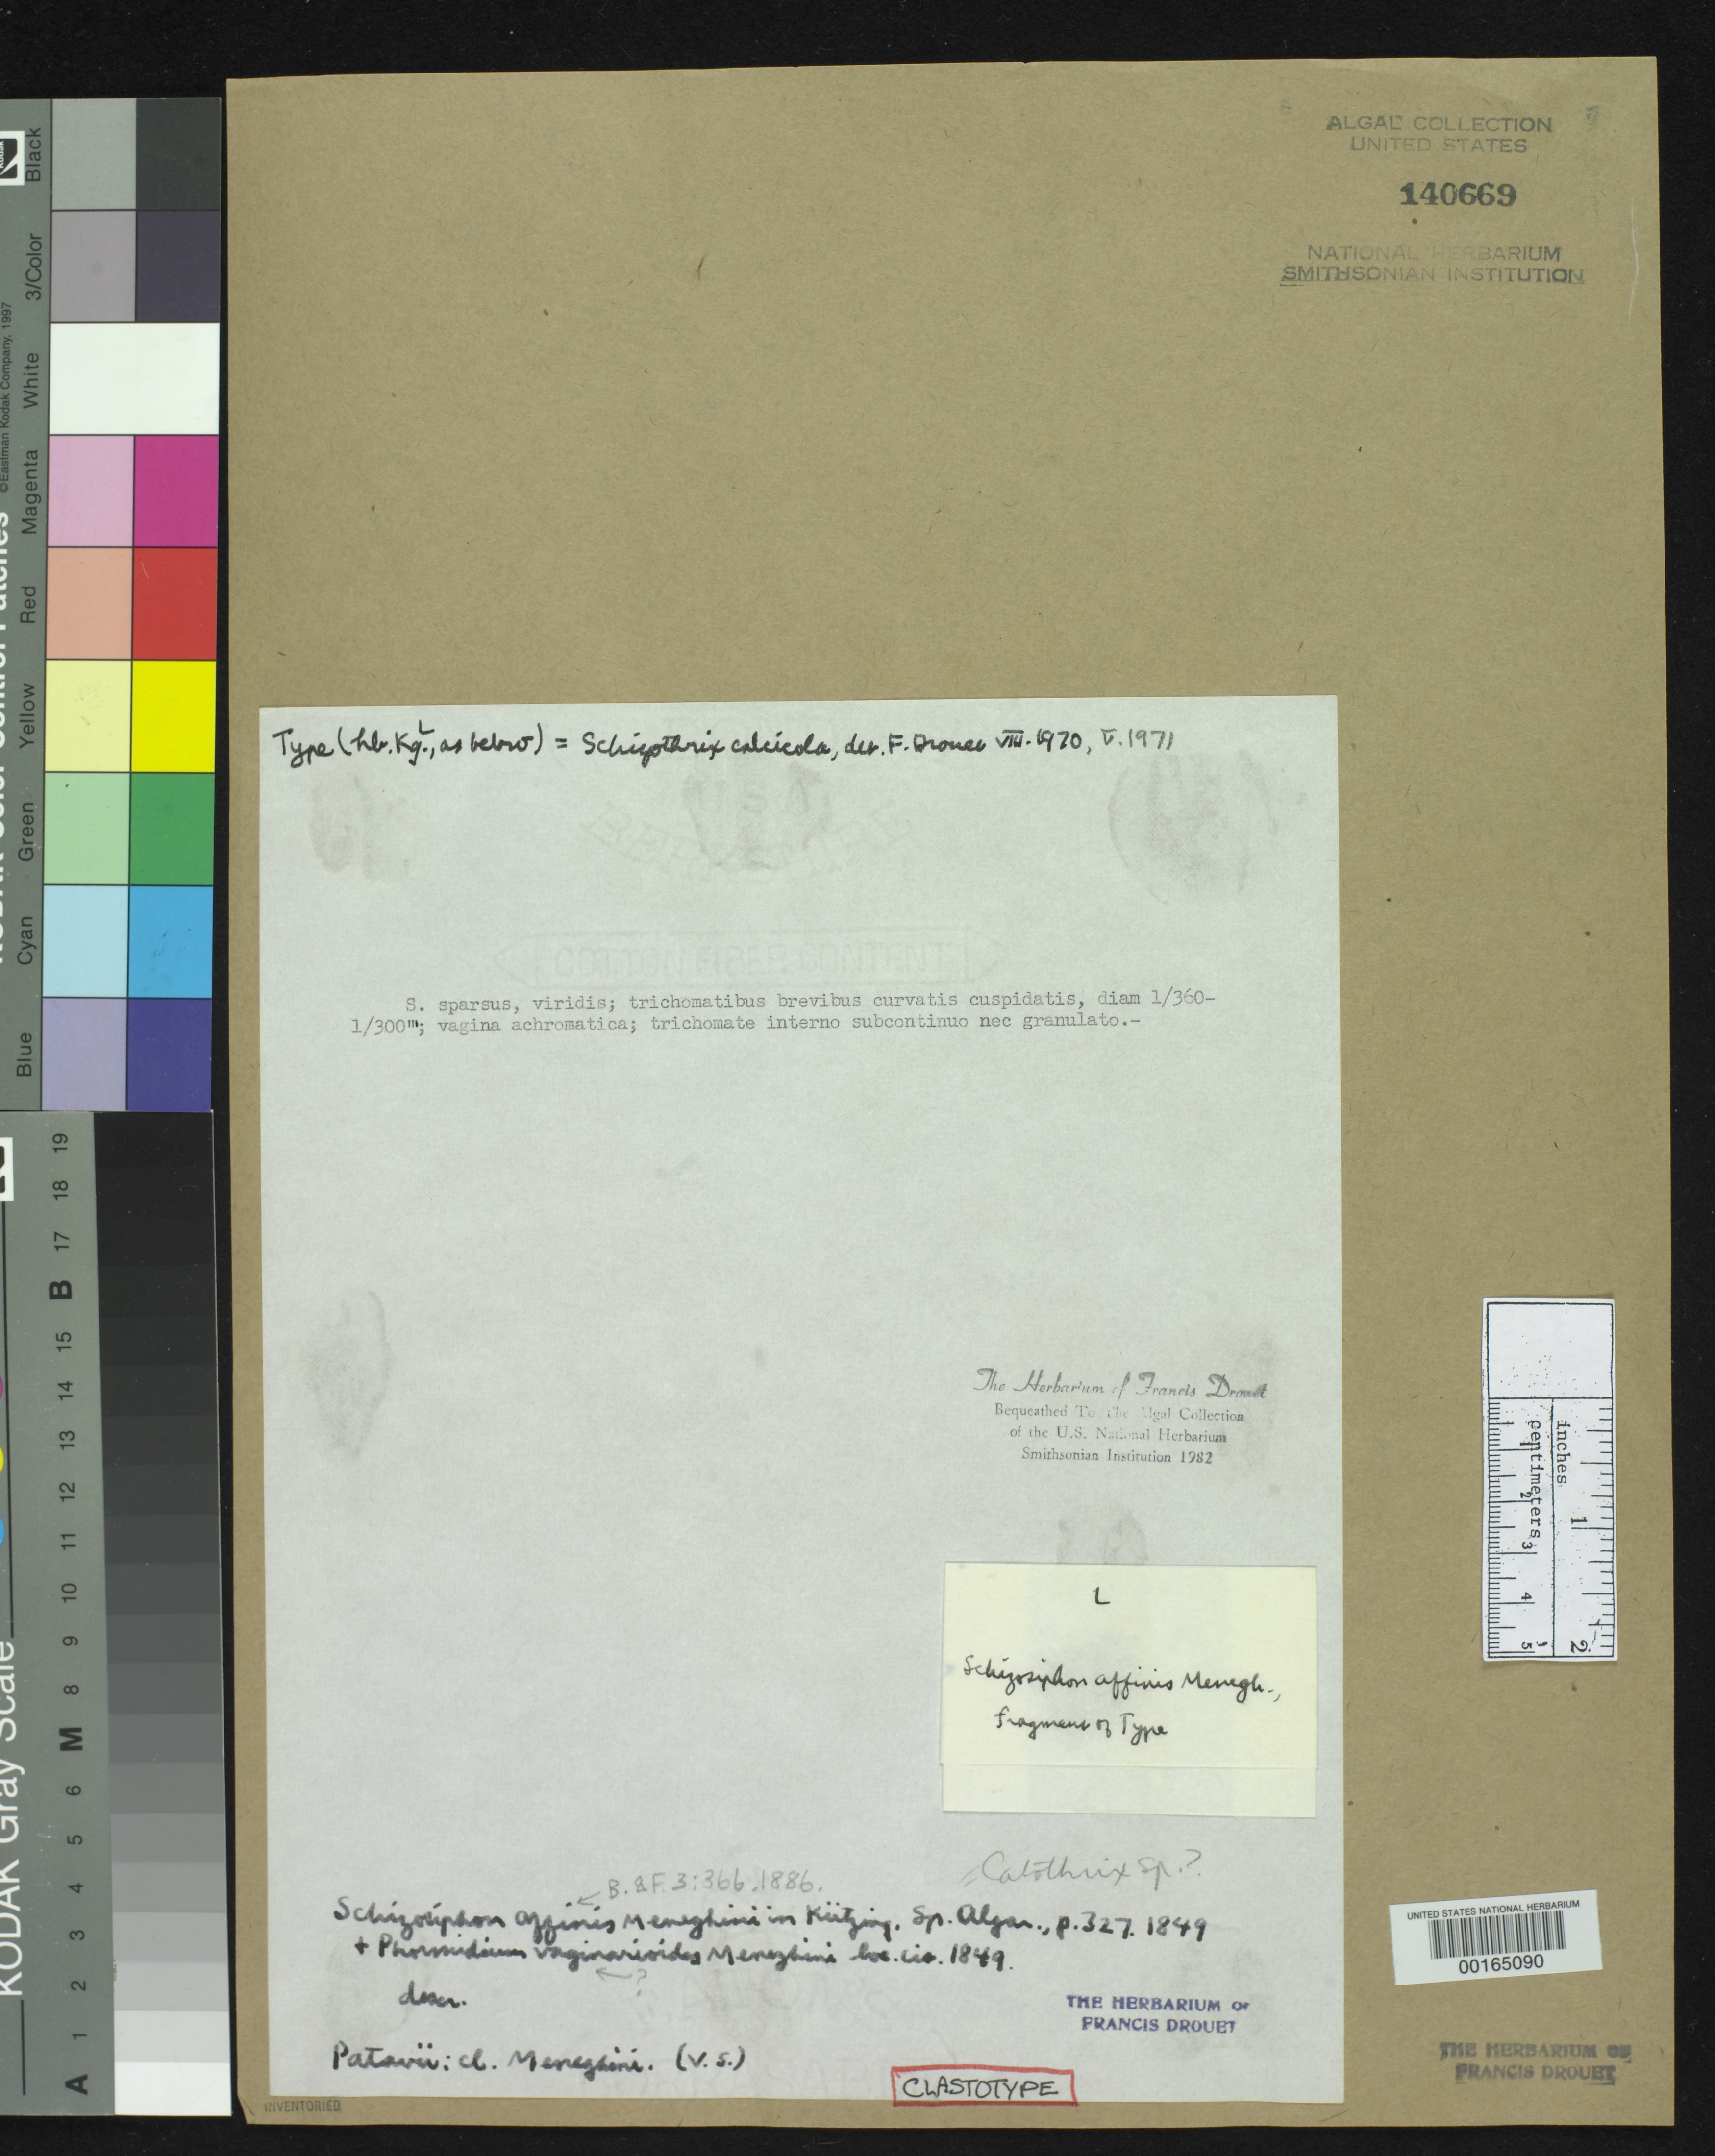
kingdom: Bacteria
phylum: Cyanobacteria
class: Cyanobacteriia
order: Cyanobacteriales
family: Nostocaceae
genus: Schizosiphon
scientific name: Schizosiphon affinis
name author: Menegh. in Kütz.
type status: Clastotype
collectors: G. G. Meneghini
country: Italy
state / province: Veneto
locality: Padua (Patavii).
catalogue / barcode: US 140669